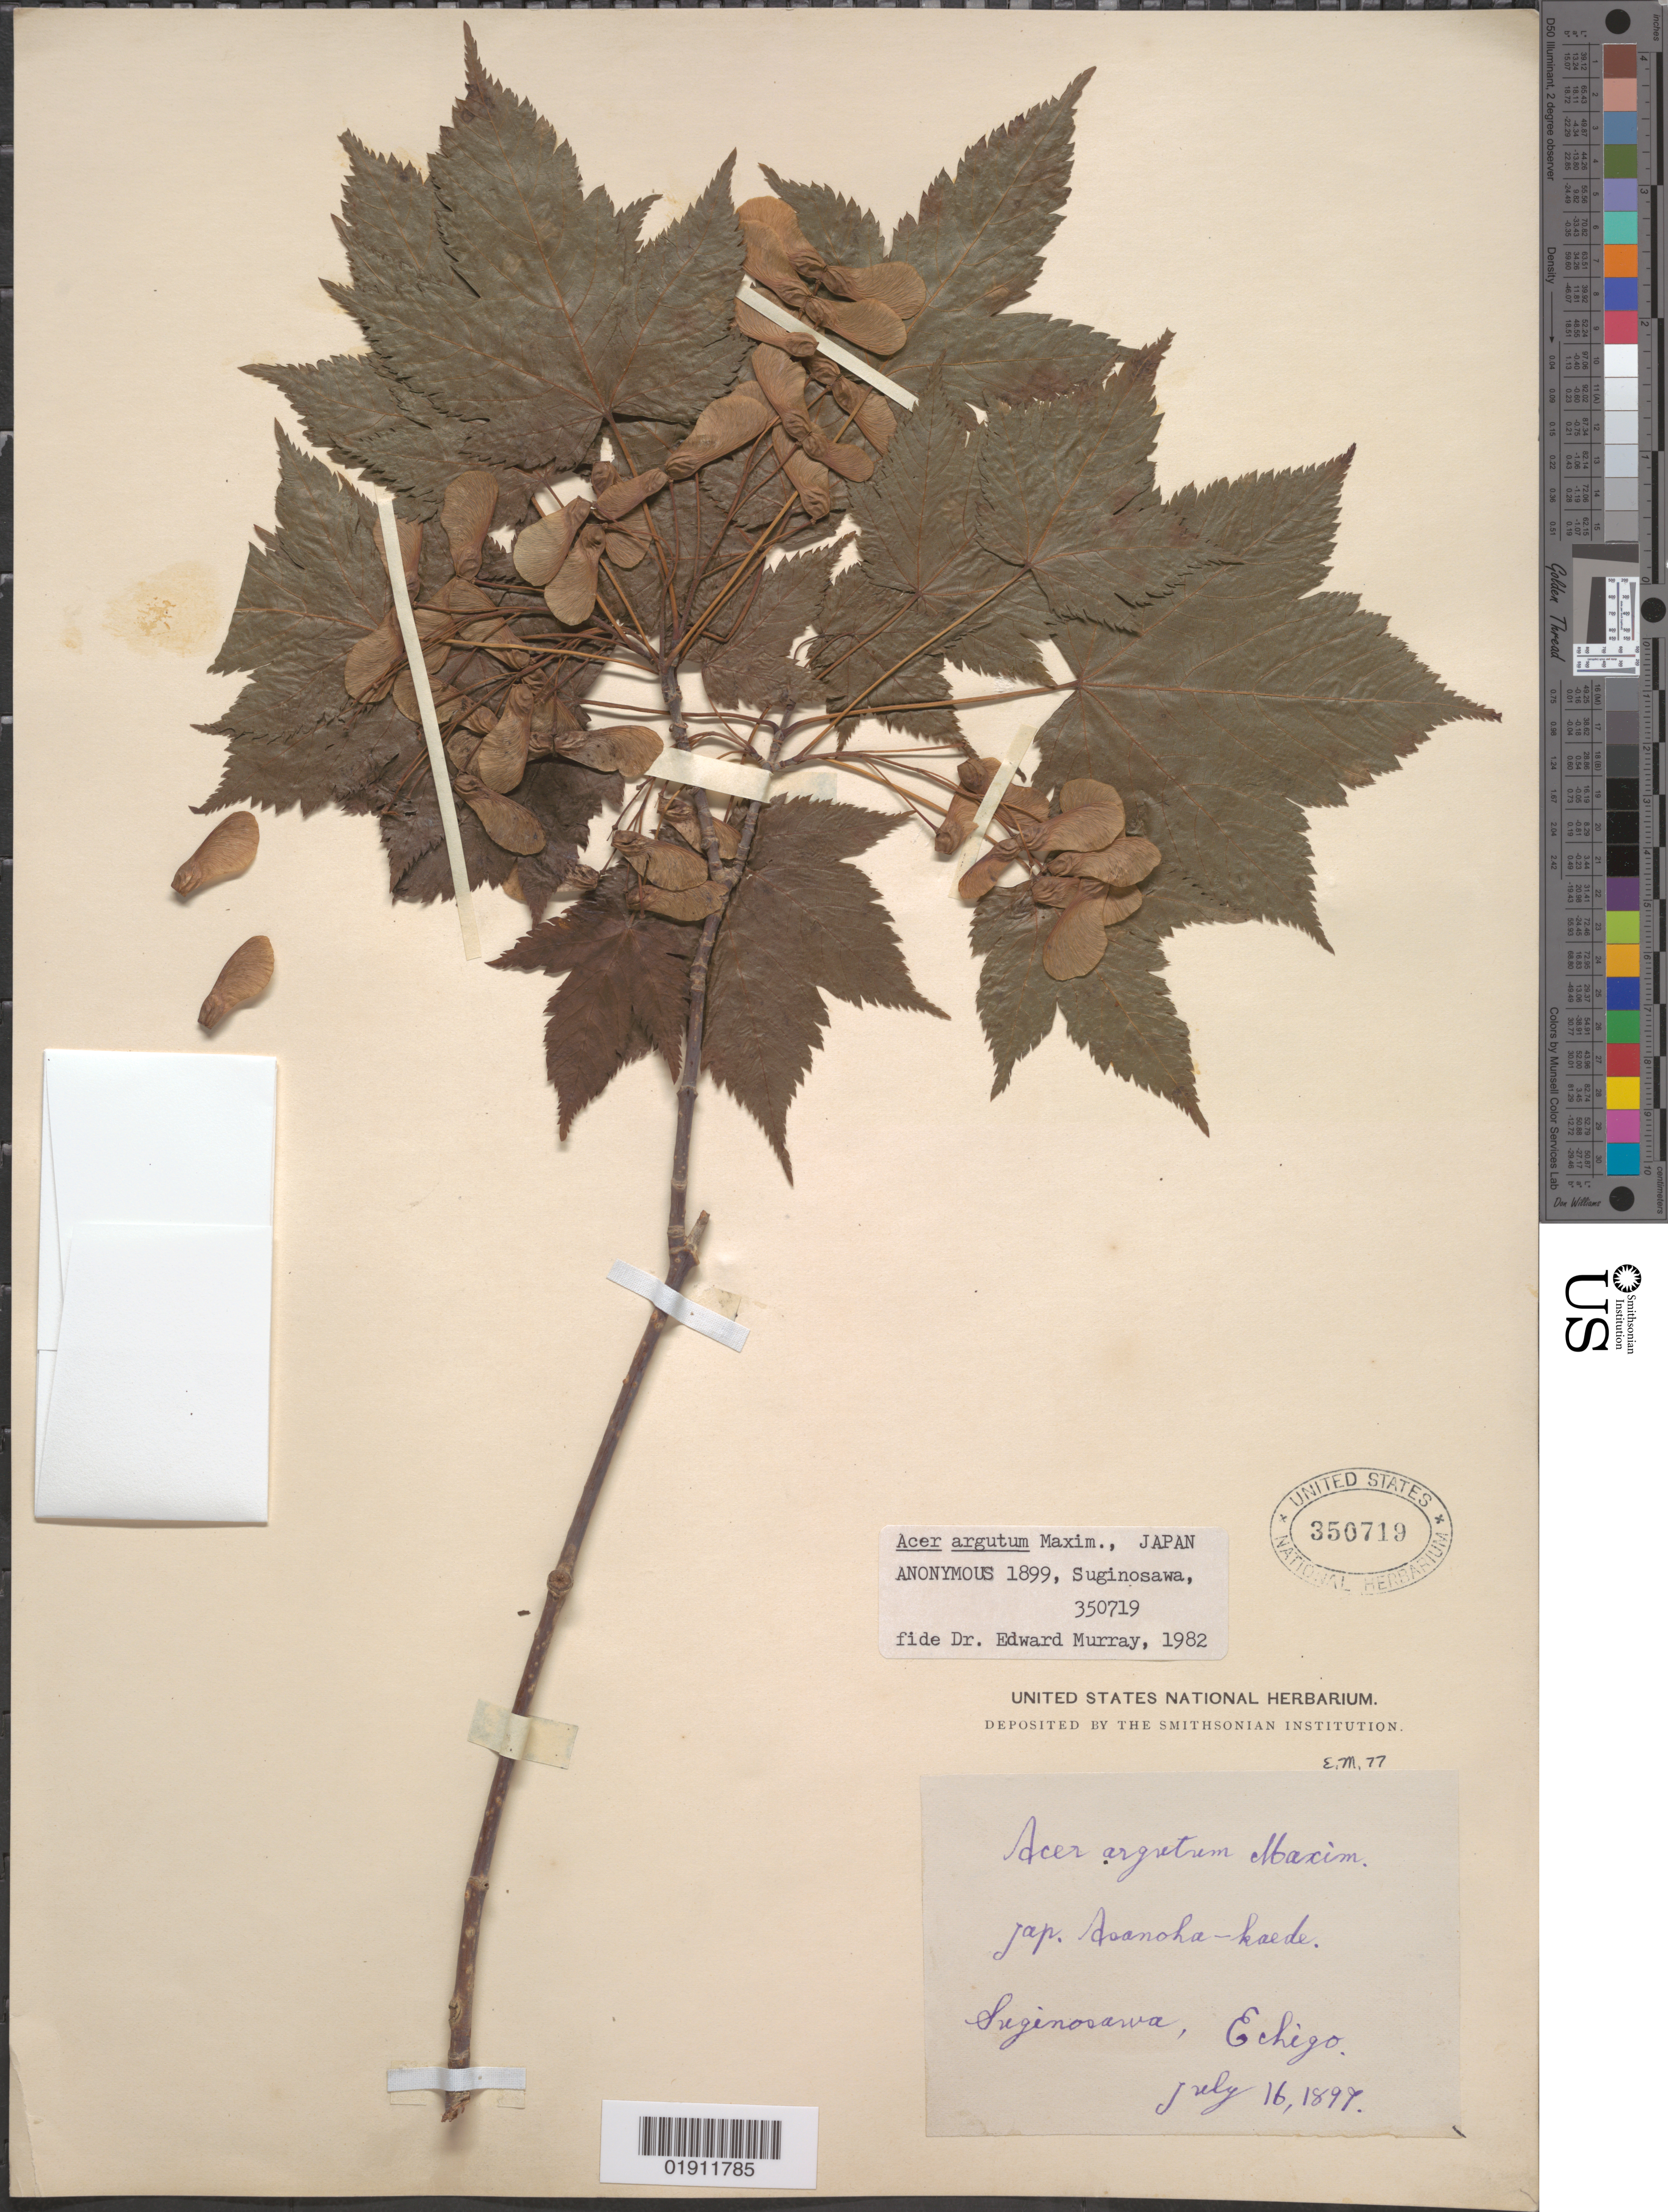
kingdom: Plantae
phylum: Tracheophyta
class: Magnoliopsida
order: Sapindales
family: Sapindaceae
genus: Acer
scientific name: Acer argutum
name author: Maxim.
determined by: Murray, Edward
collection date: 1899-07-16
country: Japan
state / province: Niigata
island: Honshu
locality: Echigo [Niigata], Suginosawa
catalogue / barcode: US 350719